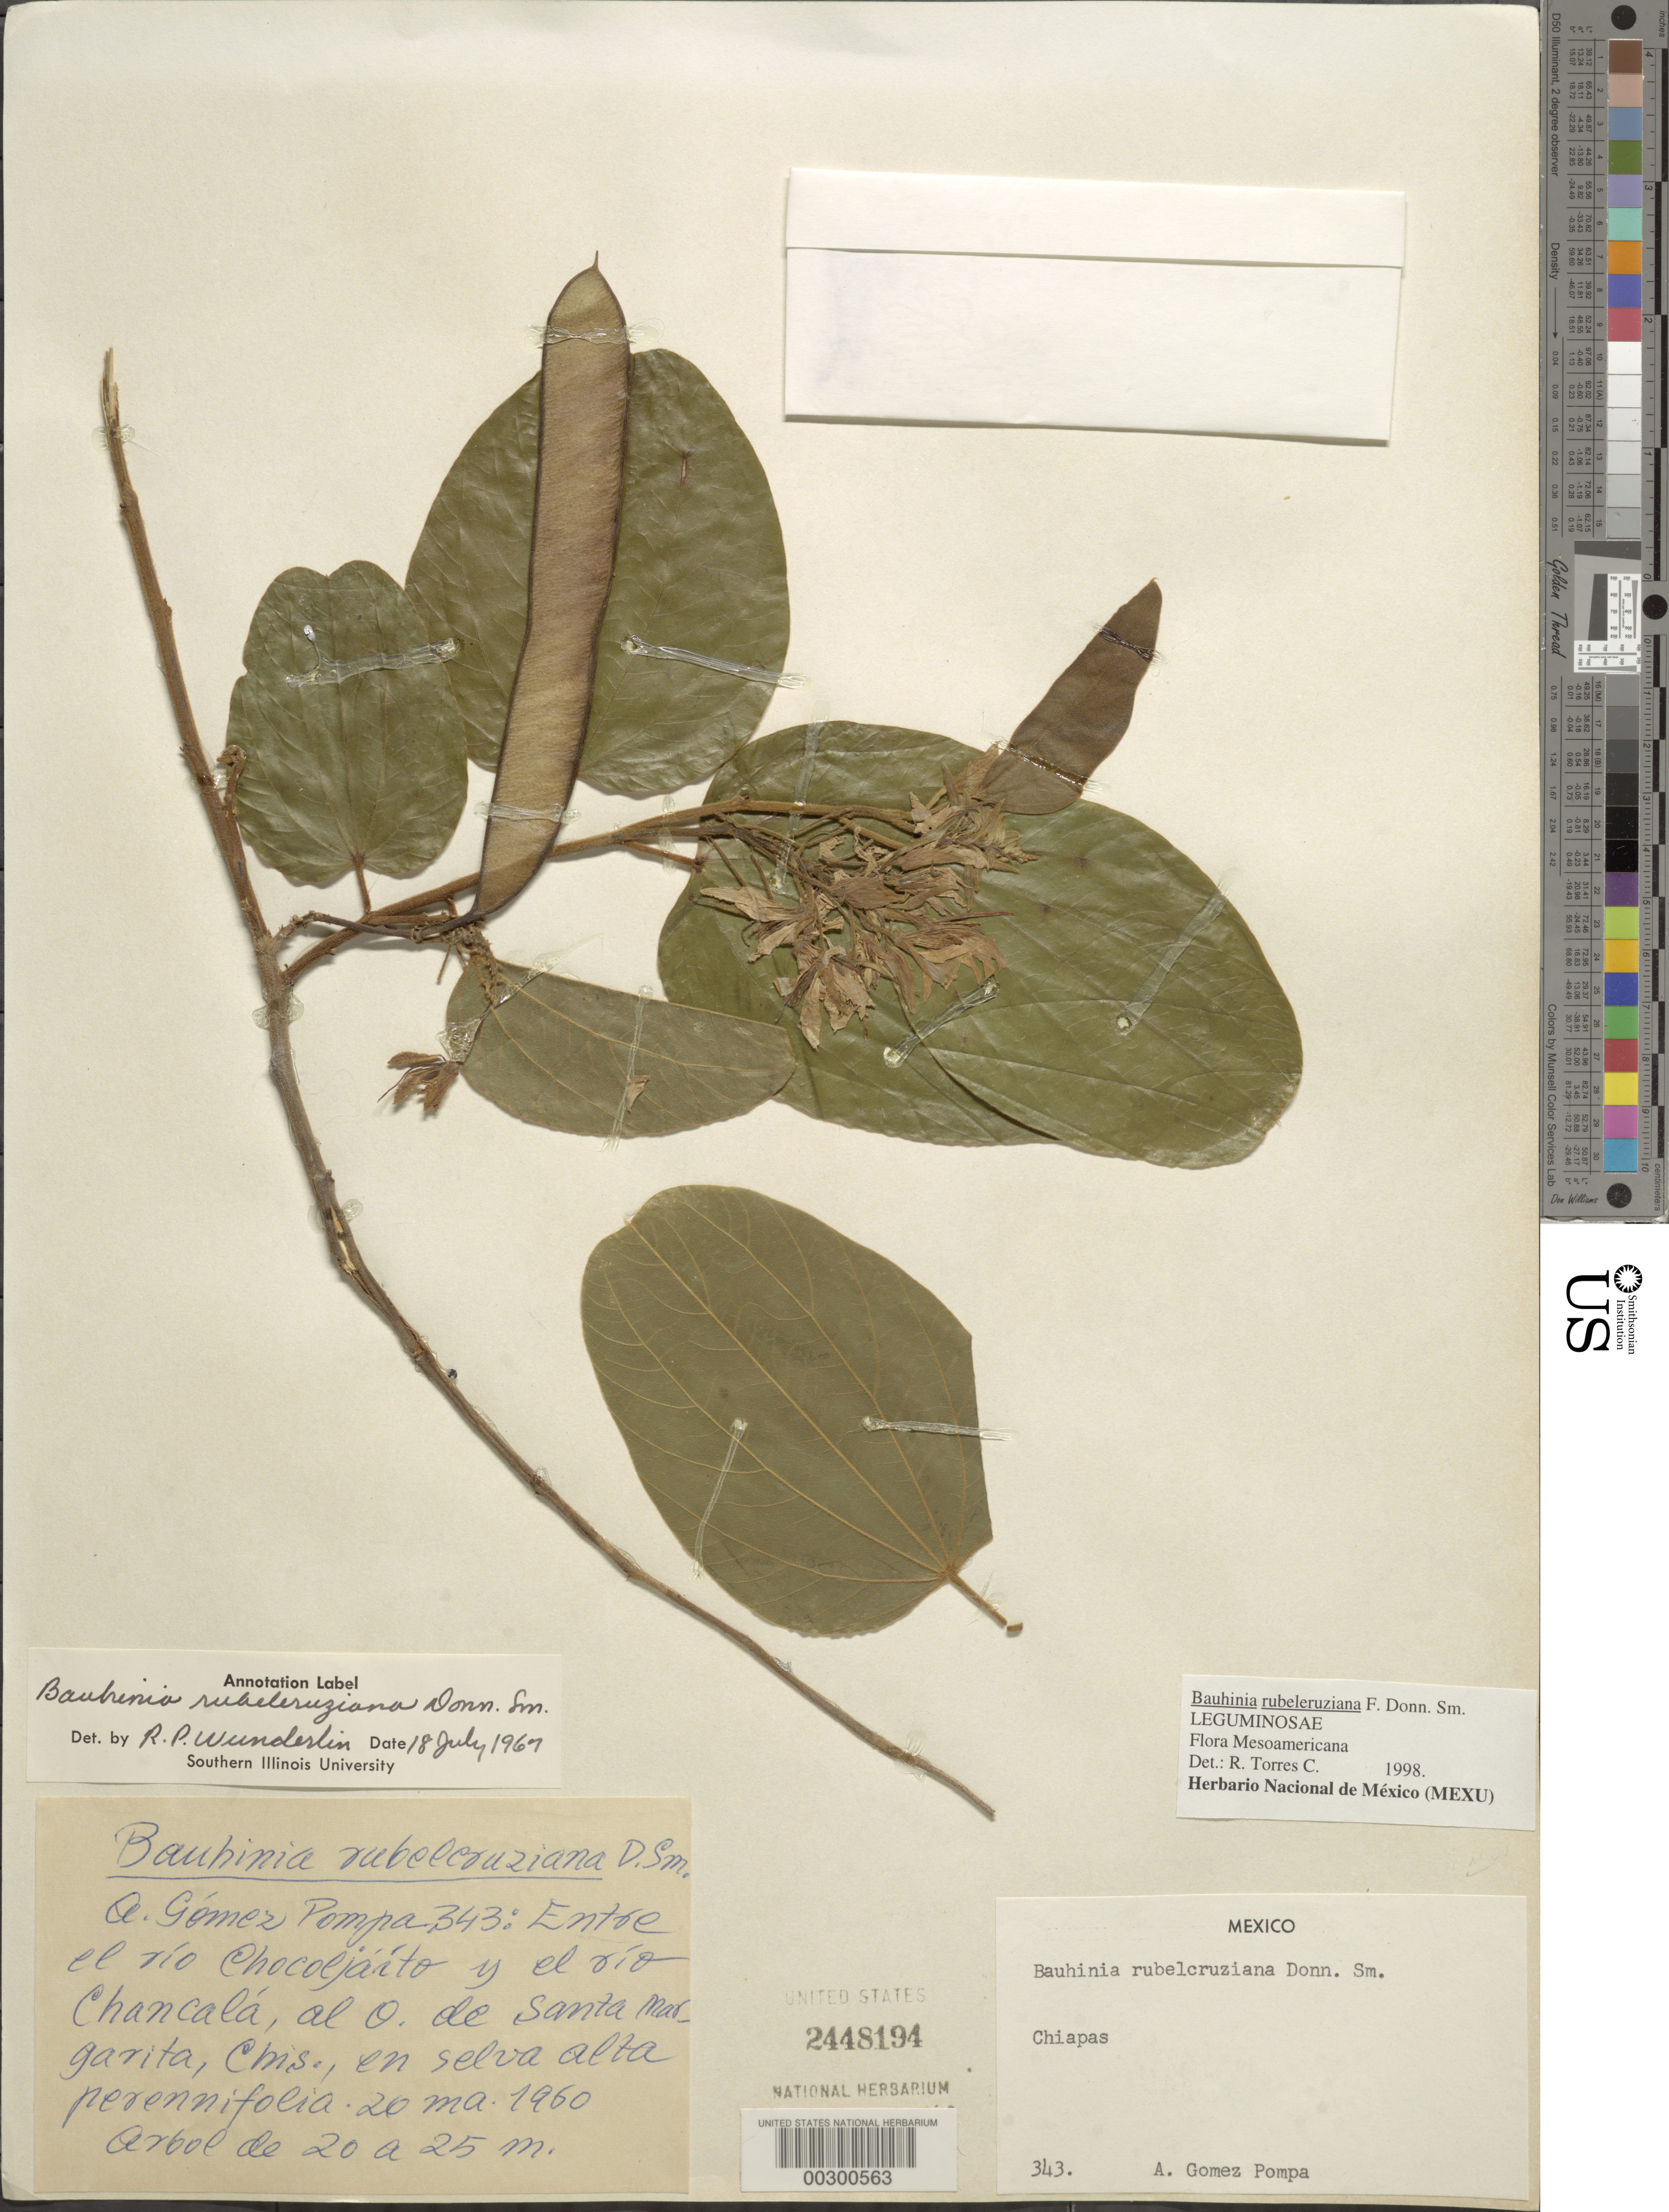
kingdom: Plantae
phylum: Tracheophyta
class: Magnoliopsida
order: Fabales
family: Fabaceae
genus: Bauhinia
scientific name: Bauhinia rubeleruziana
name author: Donn. Sm.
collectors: A. Pompa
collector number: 343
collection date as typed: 26 Mar 1960 or 20 May 1960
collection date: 1960-03-26 or 1960-05-20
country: Mexico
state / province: Chiapas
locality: Between Rio Chocoljaito and Rio Chancala, E of Santa Margarita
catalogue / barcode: US 2448194